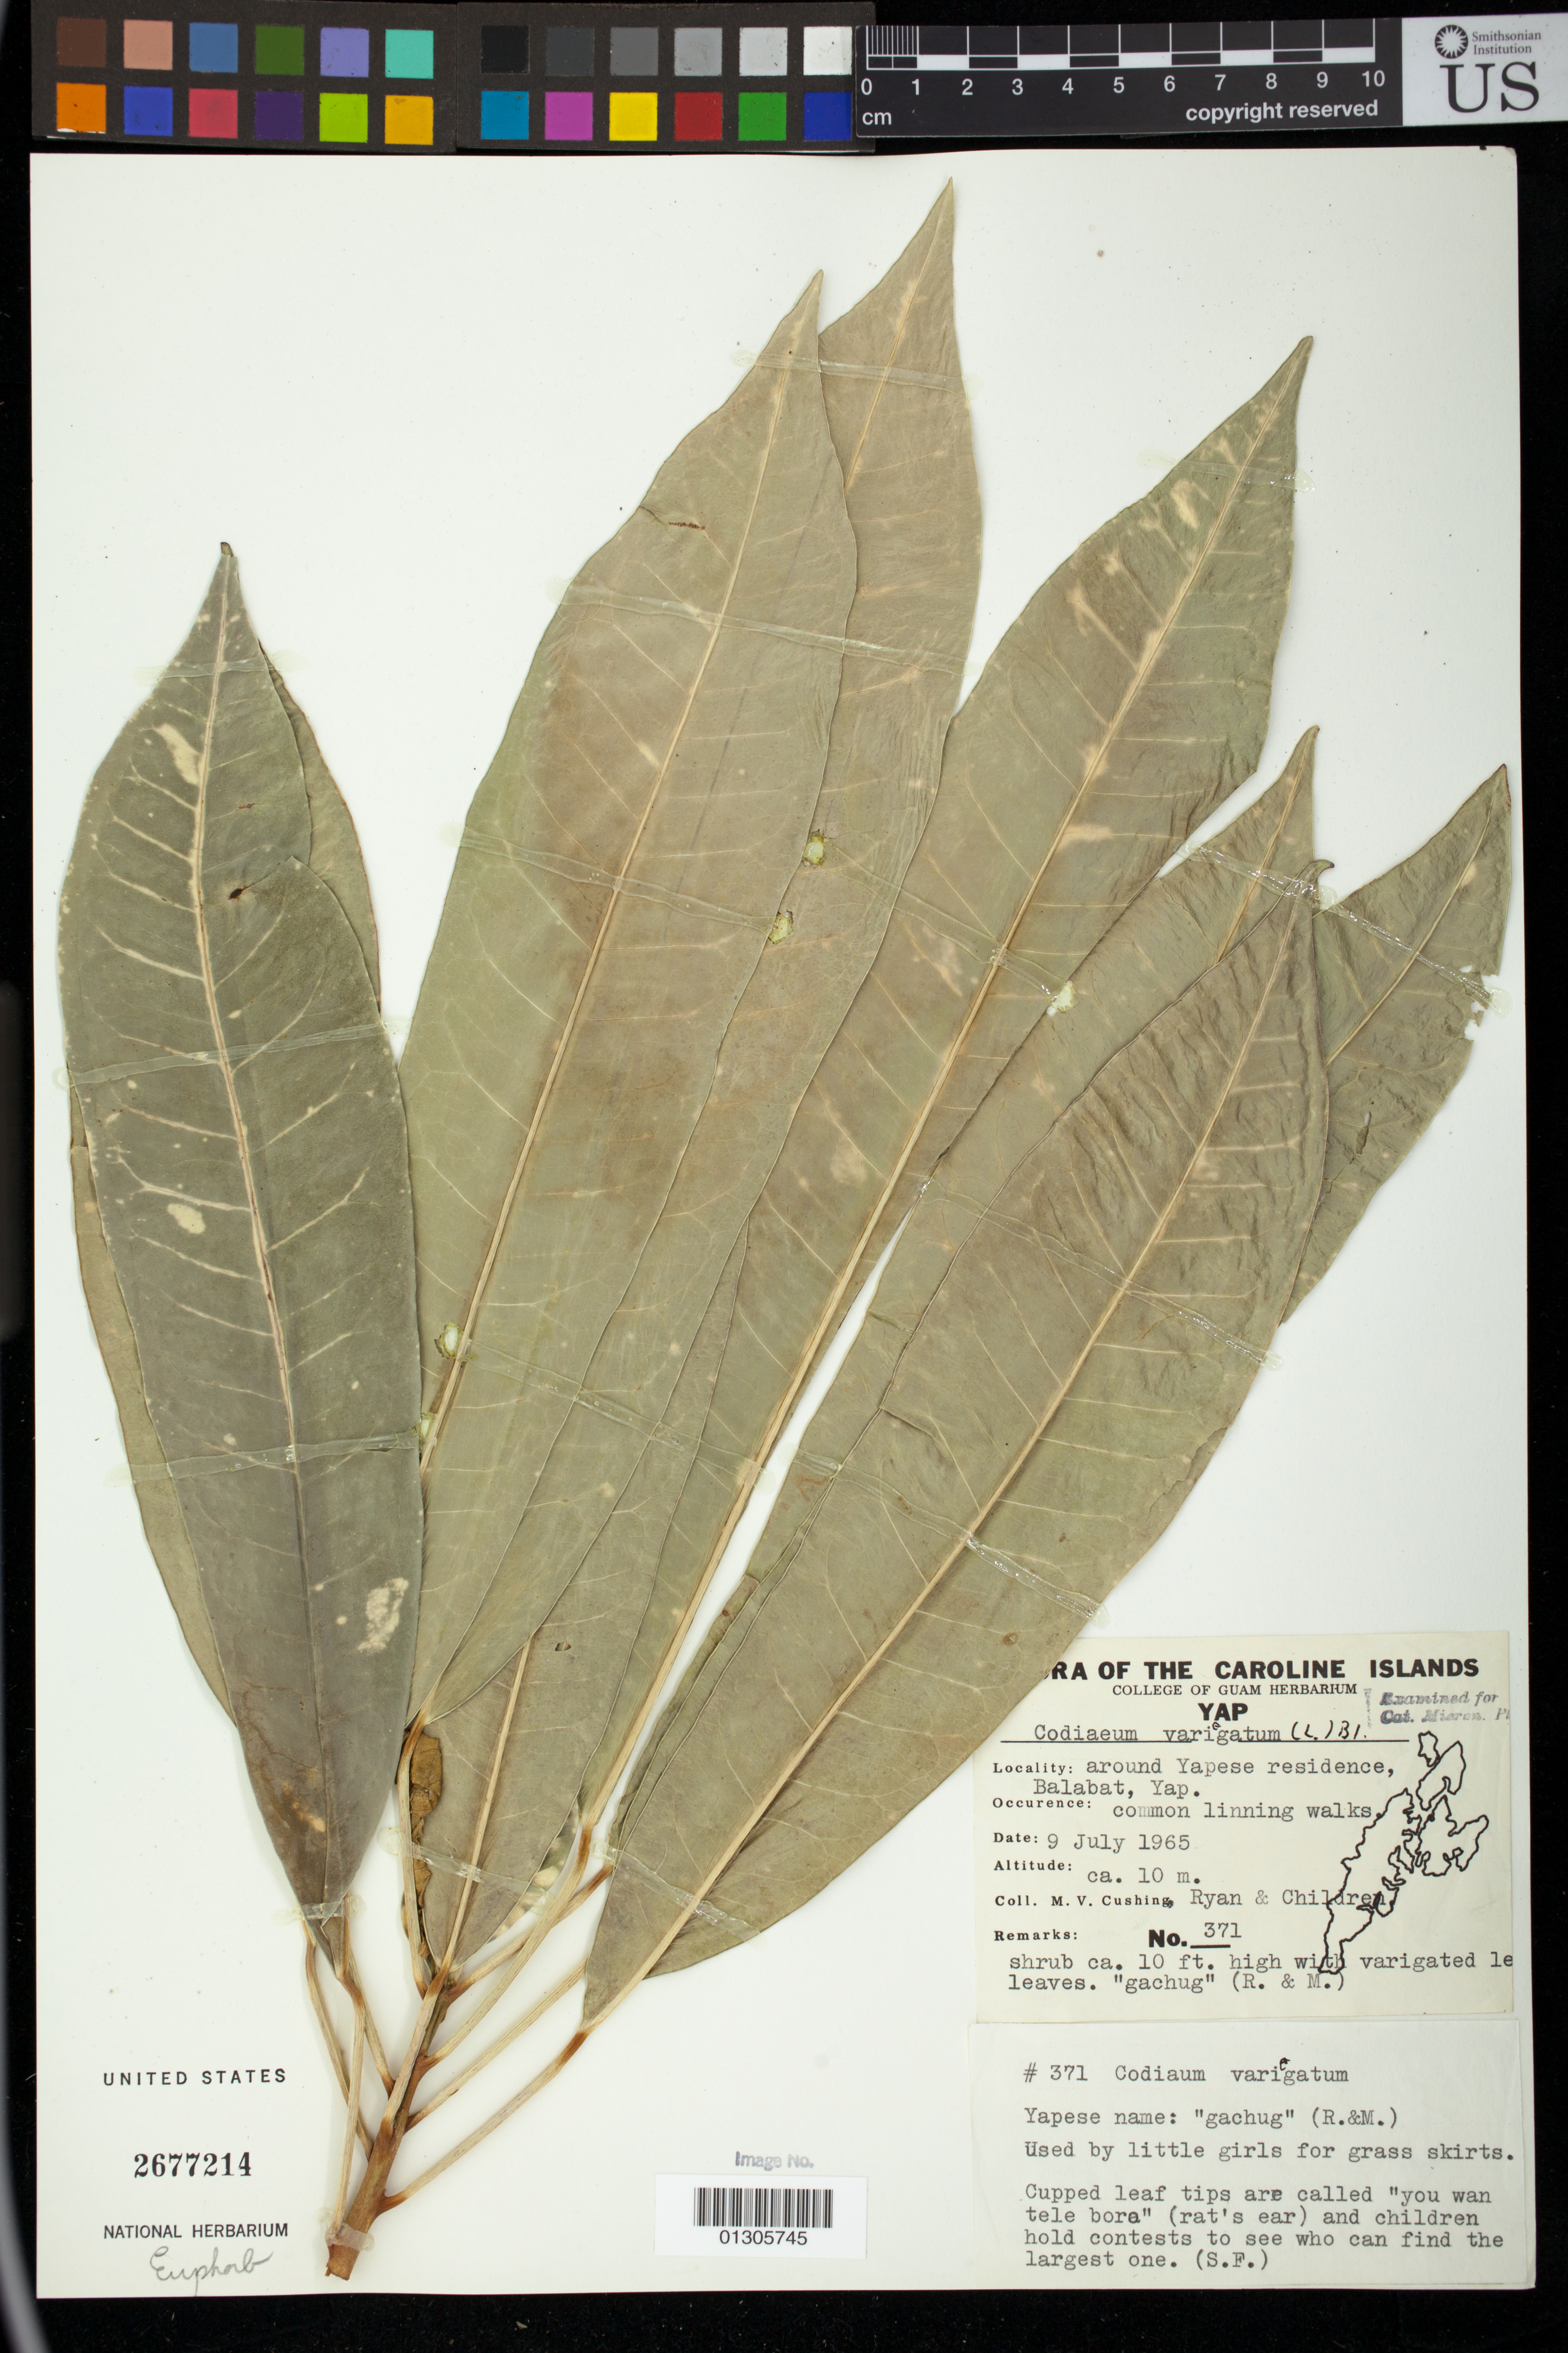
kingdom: Plantae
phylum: Tracheophyta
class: Magnoliopsida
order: Malpighiales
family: Euphorbiaceae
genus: Codiaeum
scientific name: Codiaeum variegatum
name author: (L.) Rumph. ex A. Juss.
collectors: M. V. Cushing & Ryan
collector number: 371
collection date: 1965-07-09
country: Micronesia, Federated States of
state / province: Yap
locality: around Yapese residence, Balabat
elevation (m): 10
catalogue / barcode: US 2677214